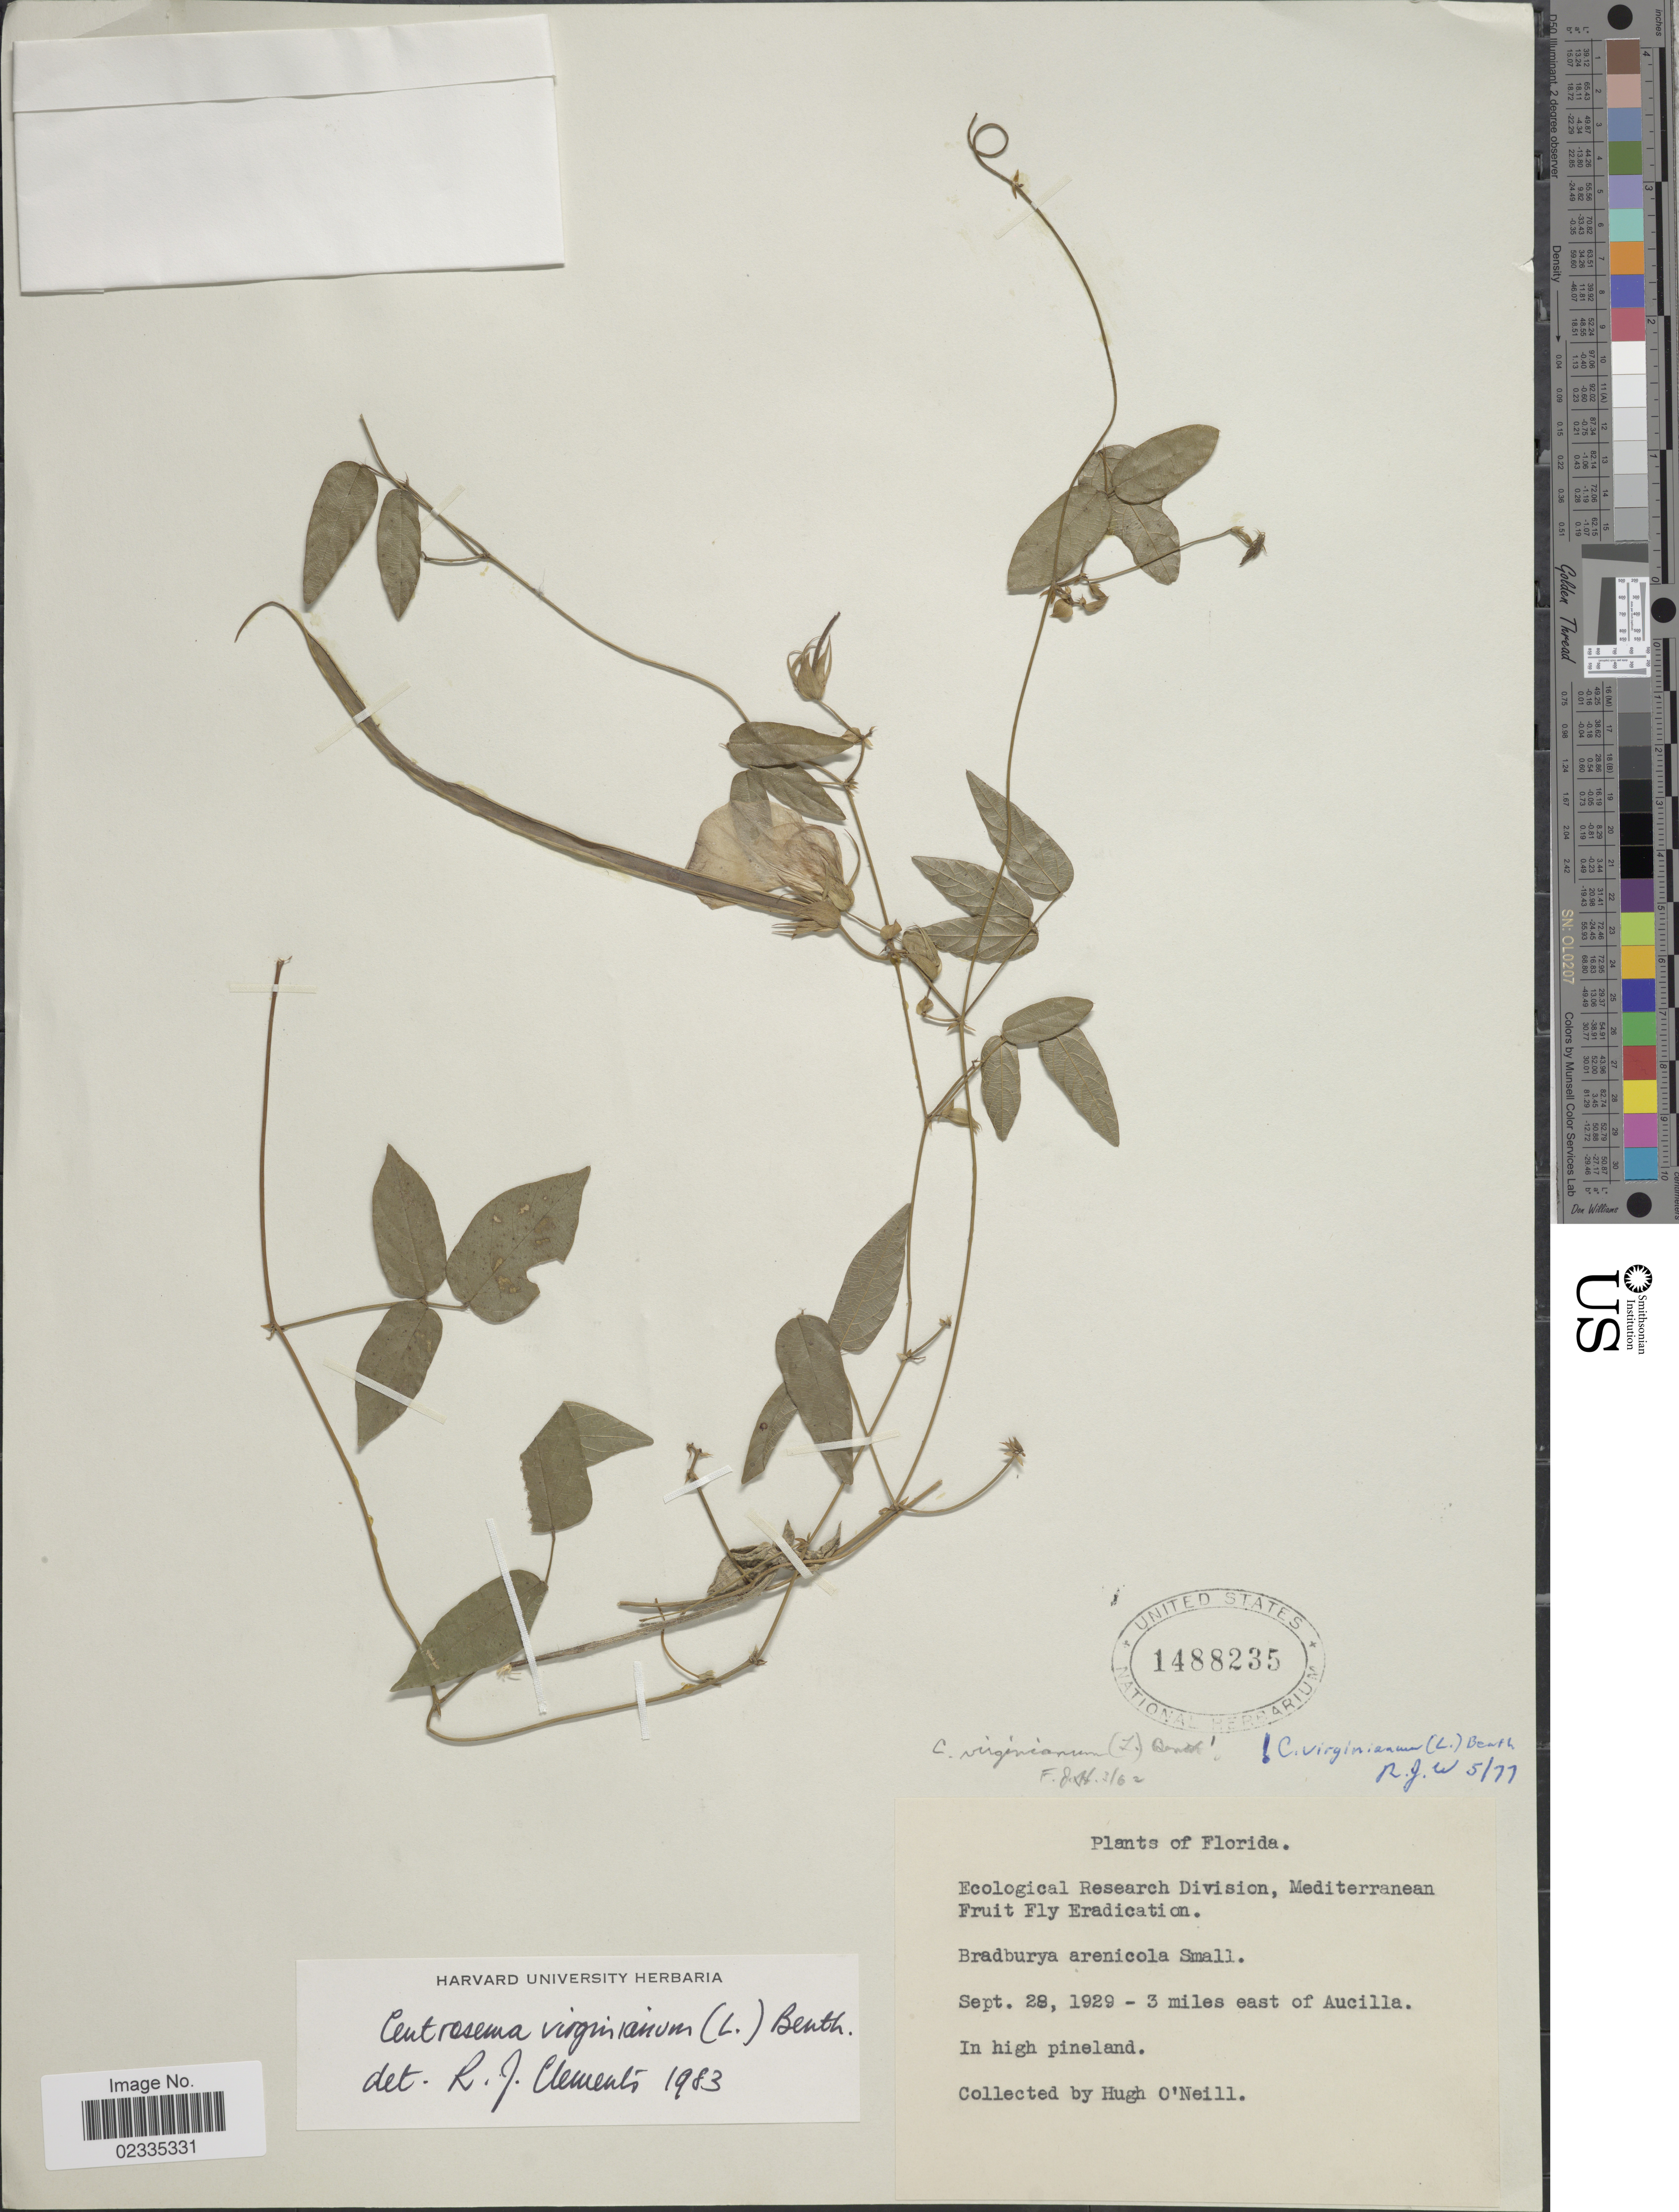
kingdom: Plantae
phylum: Tracheophyta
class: Magnoliopsida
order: Fabales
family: Fabaceae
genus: Centrosema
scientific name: Centrosema virginianum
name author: (L.) Benth.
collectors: H. O'Neill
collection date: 1929-09-28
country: United States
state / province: Florida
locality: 3 miles east of Aucilla. In high pineland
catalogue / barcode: US 1488235